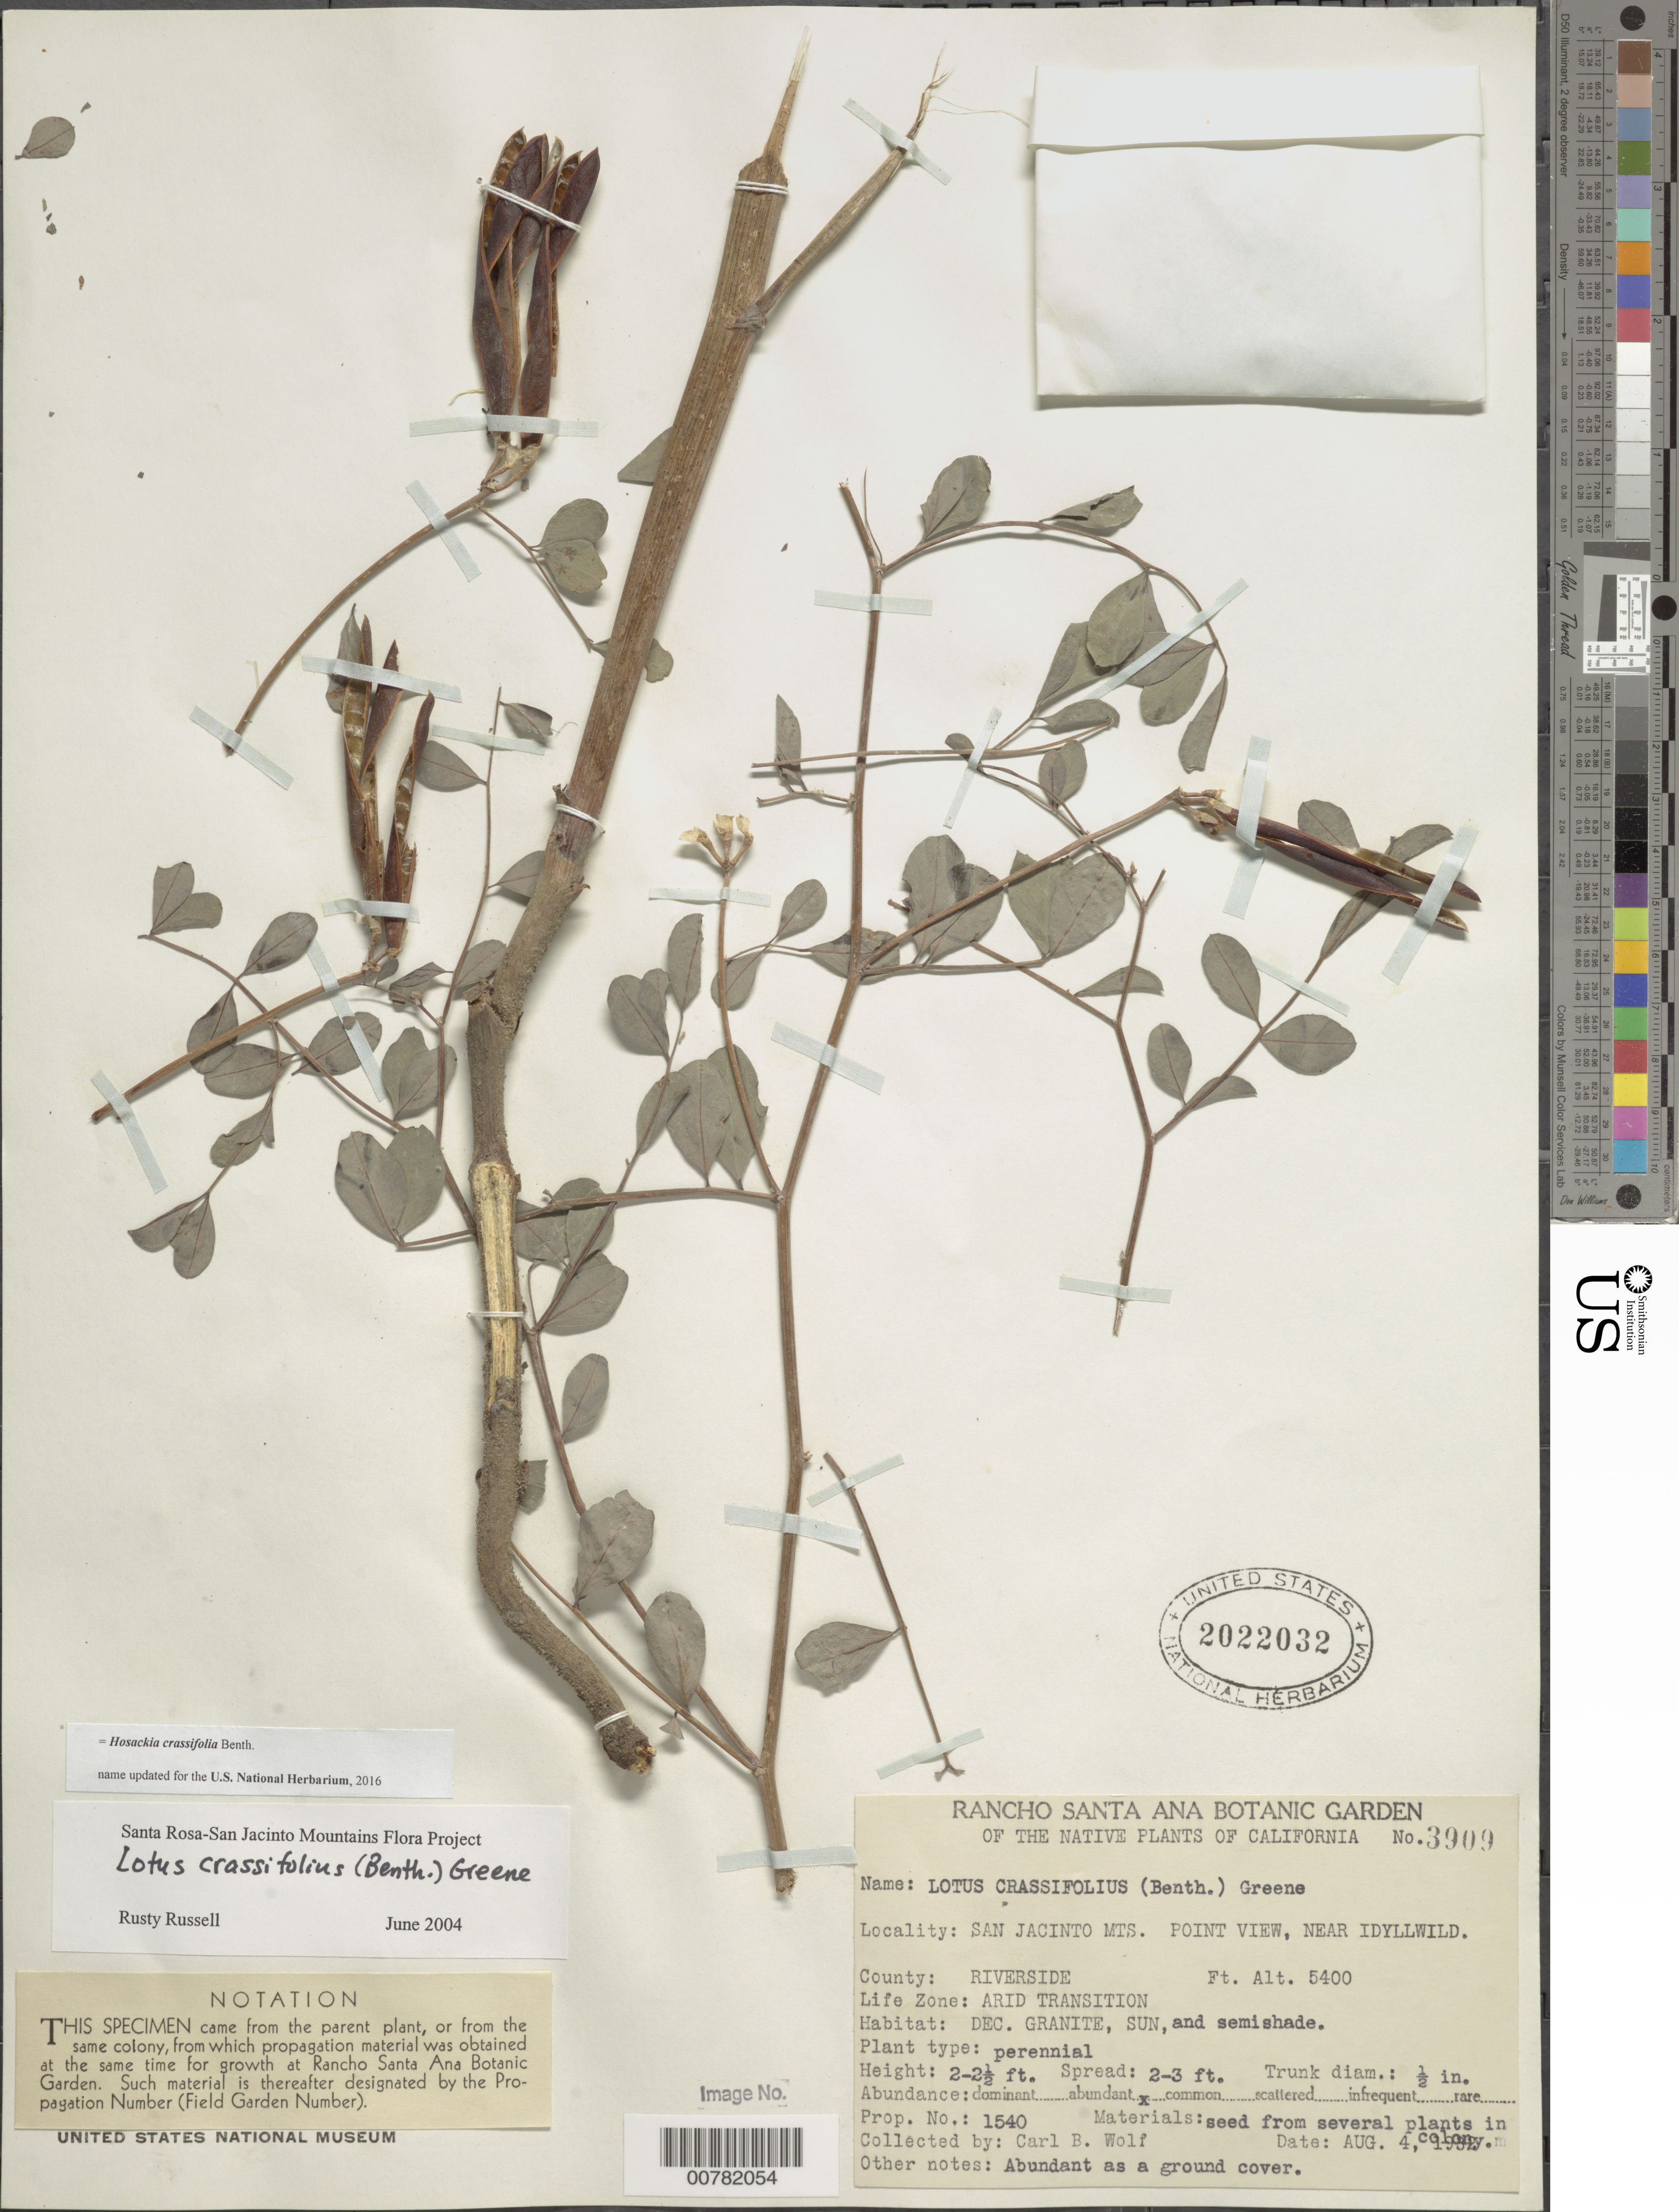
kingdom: Plantae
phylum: Tracheophyta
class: Magnoliopsida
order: Fabales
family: Fabaceae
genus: Hosackia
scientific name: Hosackia crassifolia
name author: Benth.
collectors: C. B. Wolf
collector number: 1540/3909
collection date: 1932-08-04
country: United States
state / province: California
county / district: Riverside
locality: San Jacinto Mts. Point View, near Idyllwild. County: Riverside.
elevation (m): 1646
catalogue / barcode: US 2022032